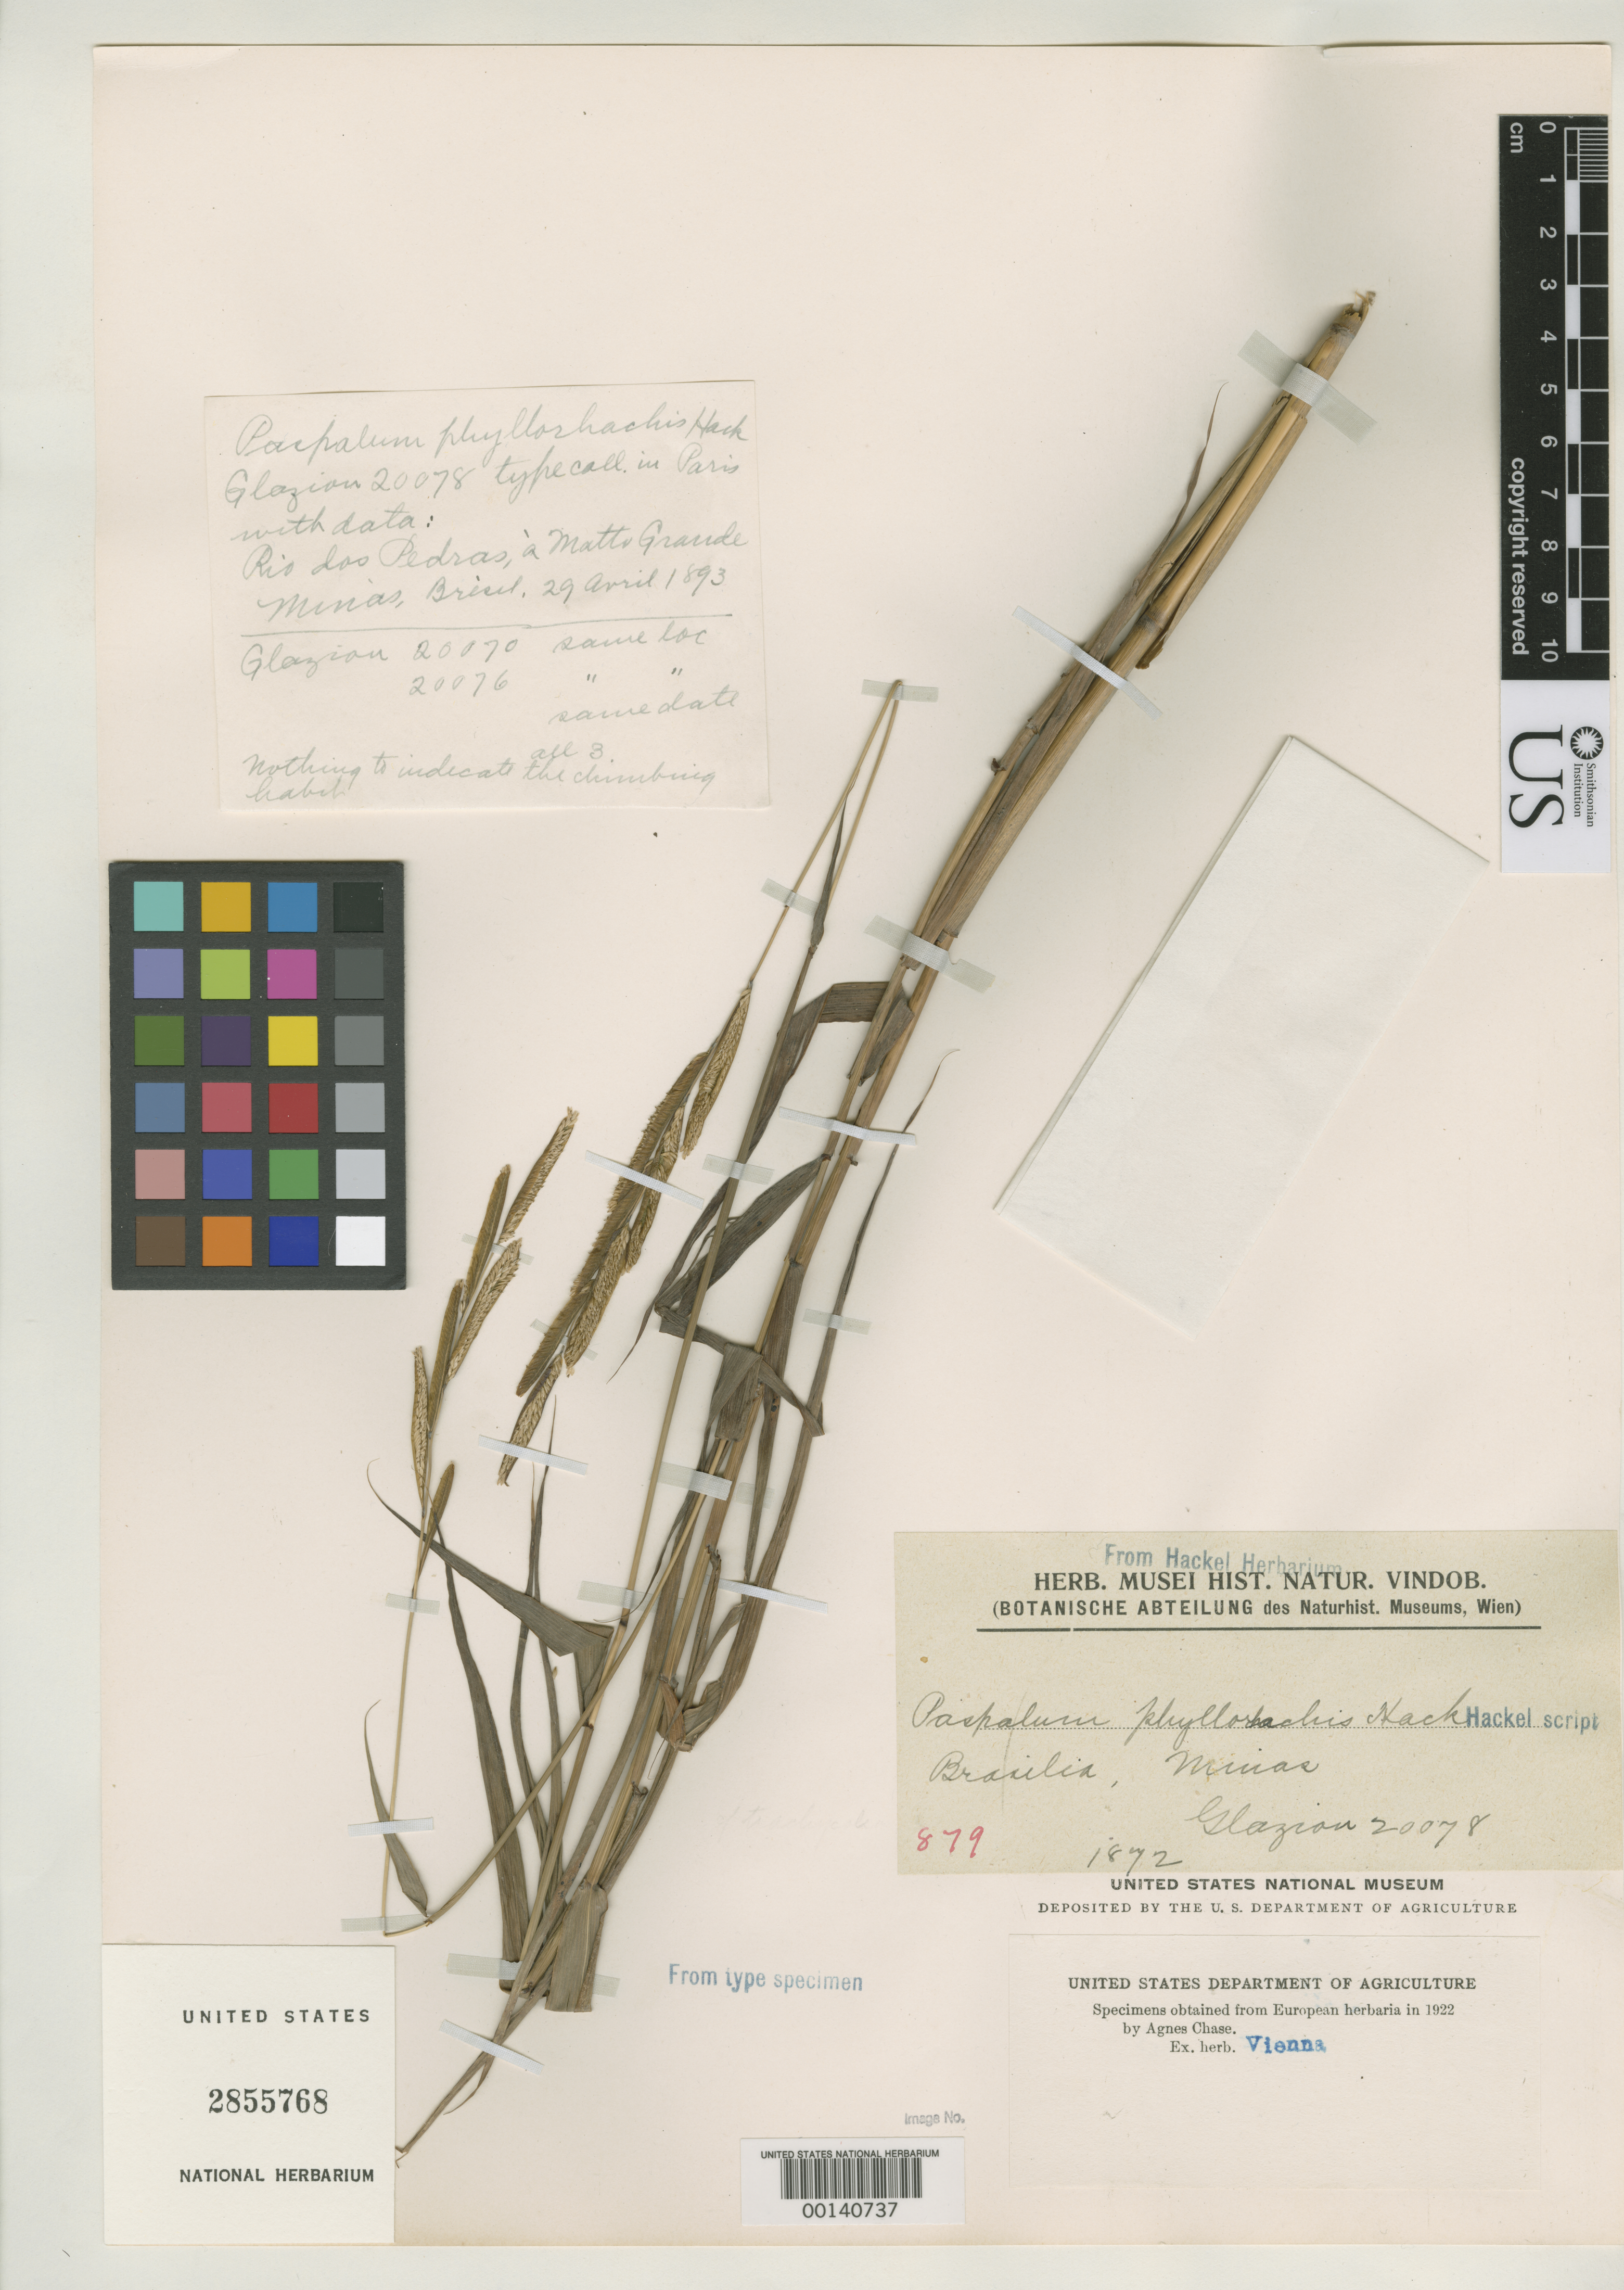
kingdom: Plantae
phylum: Tracheophyta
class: Liliopsida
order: Poales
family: Poaceae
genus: Paspalum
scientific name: Paspalum phyllorhachis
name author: Hack.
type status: Isotype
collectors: A. F. M. Glaziou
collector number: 20078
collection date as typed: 1872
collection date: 1872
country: Brazil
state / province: Minas Gerais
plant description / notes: Isotype or syntype? Notes from Paris specimens indicate collection date of 29 April 1893.; Fragment from [holo?] type specimen, Hackel Herbarium, ex herb. Vienna. Hackel script.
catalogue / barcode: US 2855768